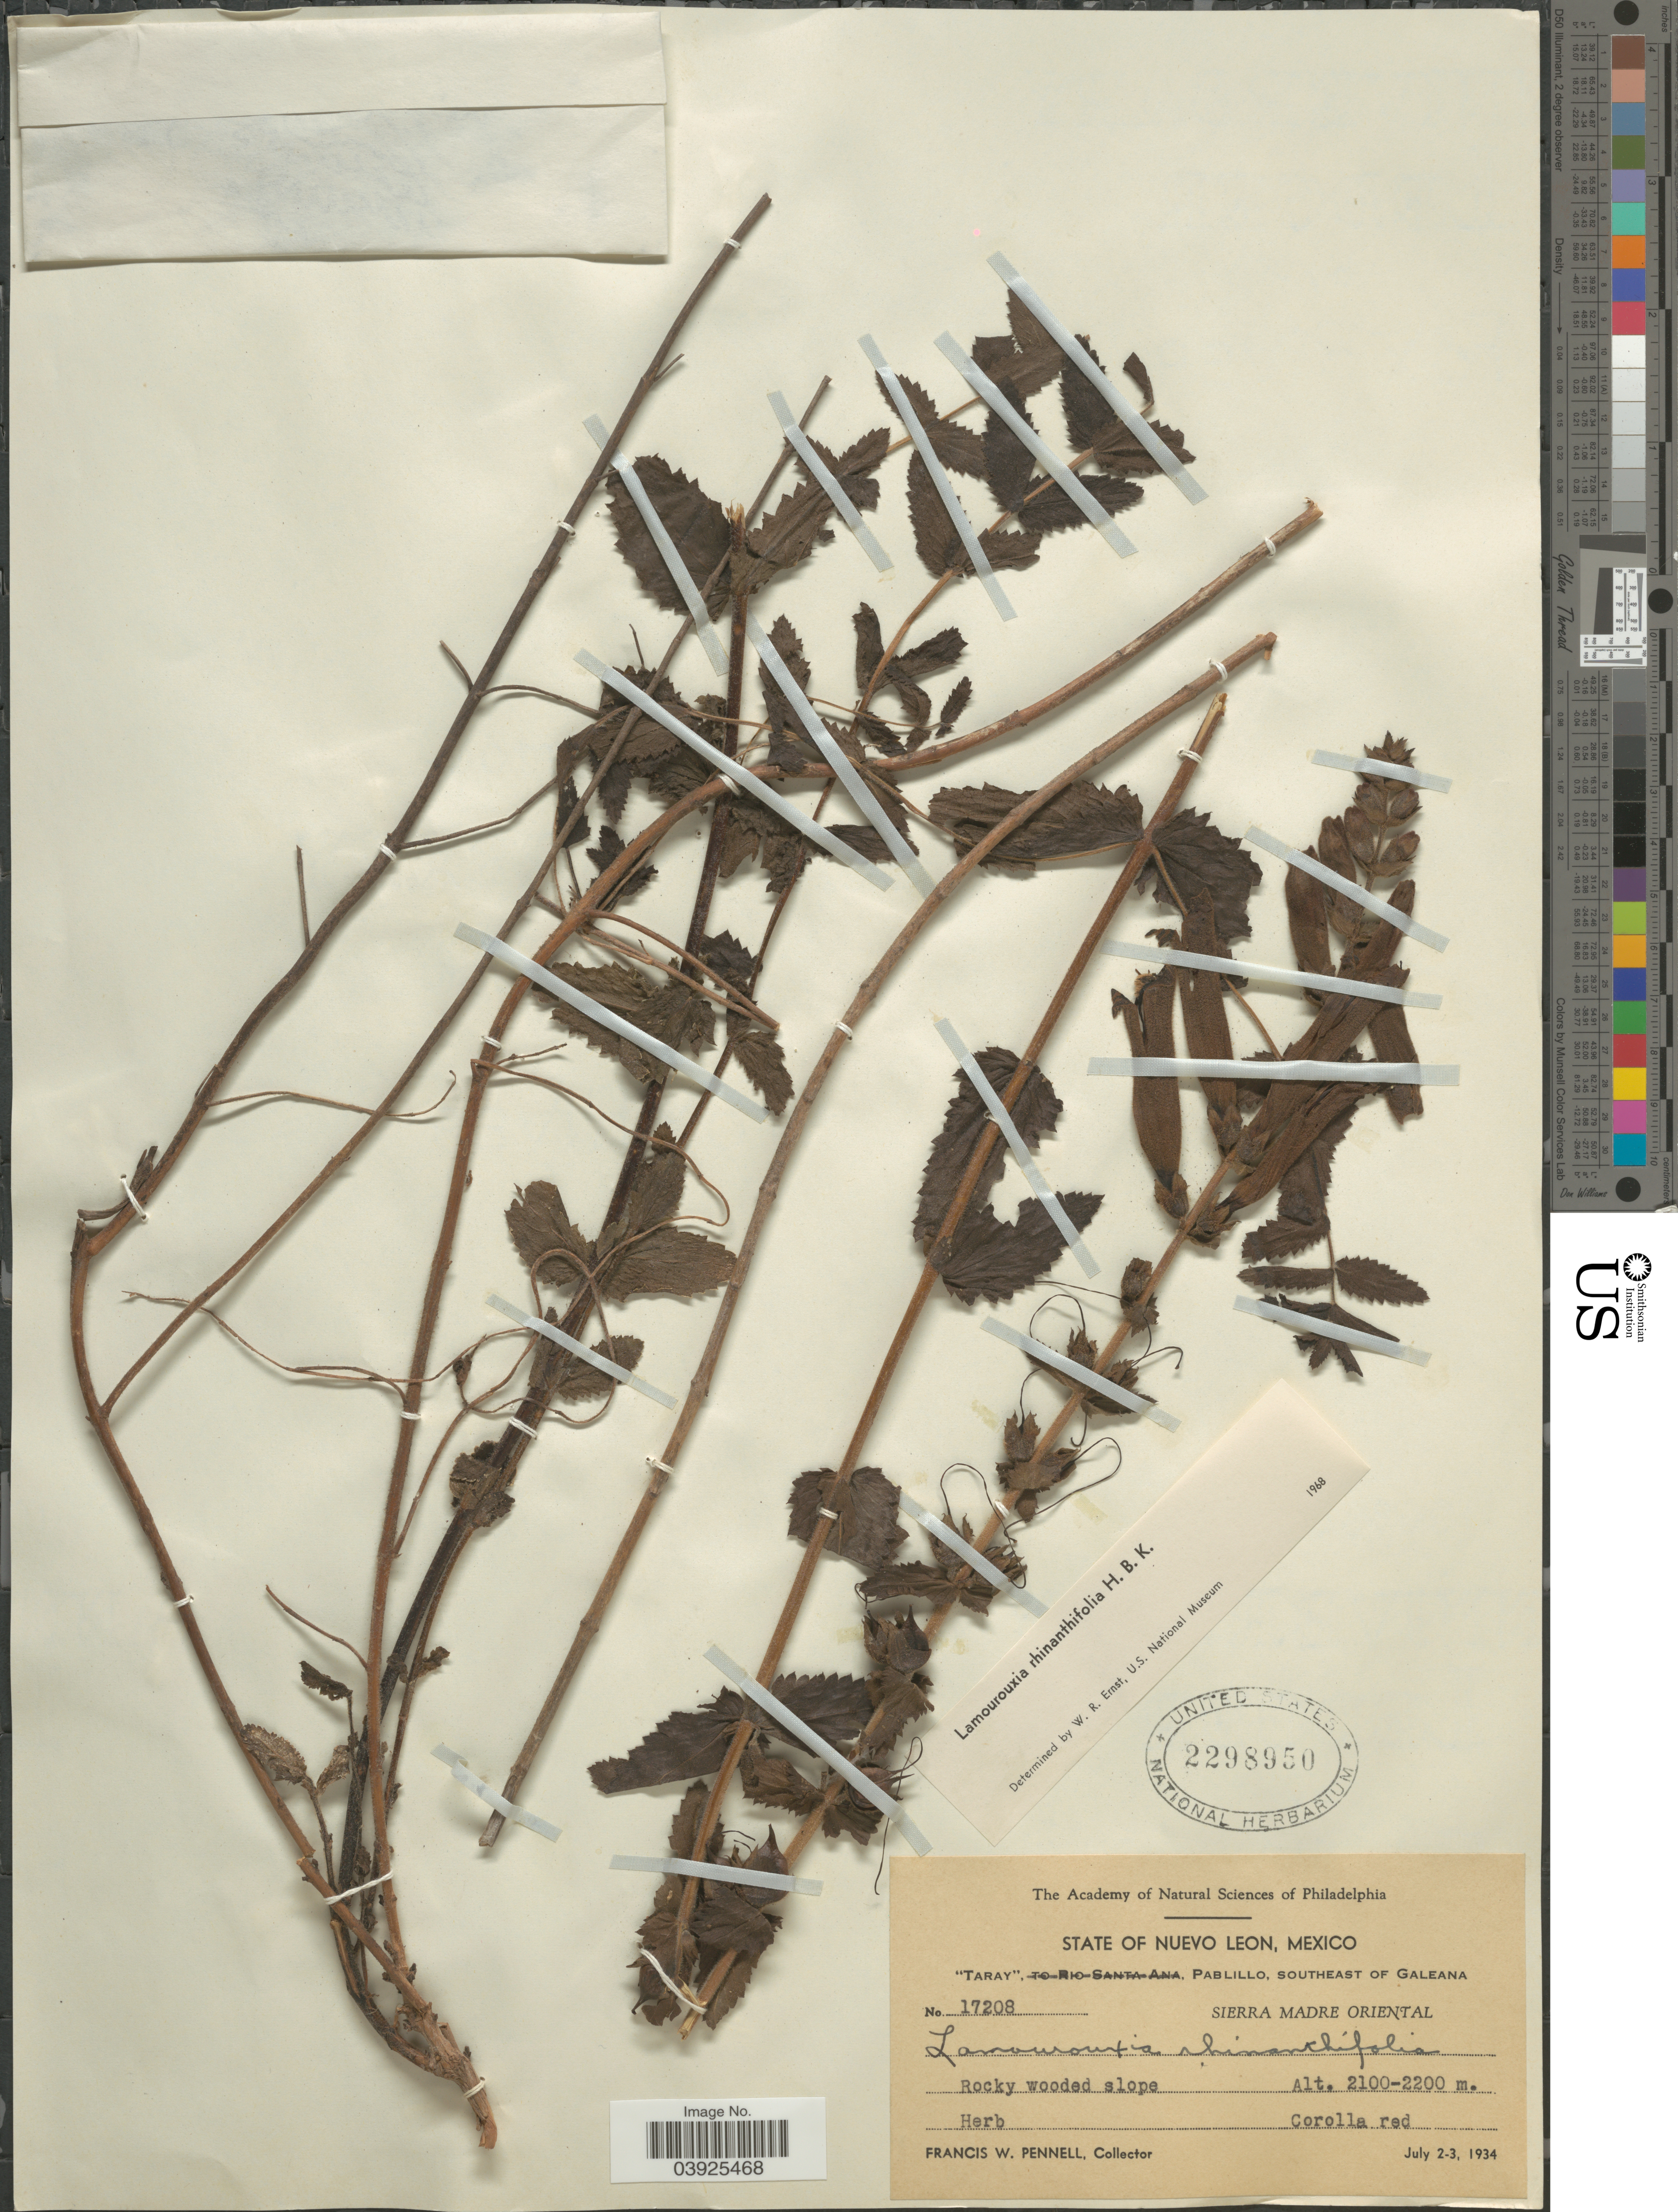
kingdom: Plantae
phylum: Tracheophyta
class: Magnoliopsida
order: Lamiales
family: Orobanchaceae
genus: Lamourouxia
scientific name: Lamourouxia rhinanthifolia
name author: Kunth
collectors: F. W. Pennell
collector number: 17208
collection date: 1934-07-02/1934-07-03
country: Mexico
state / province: Nuevo León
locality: Taray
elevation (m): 2100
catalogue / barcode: US 2298950